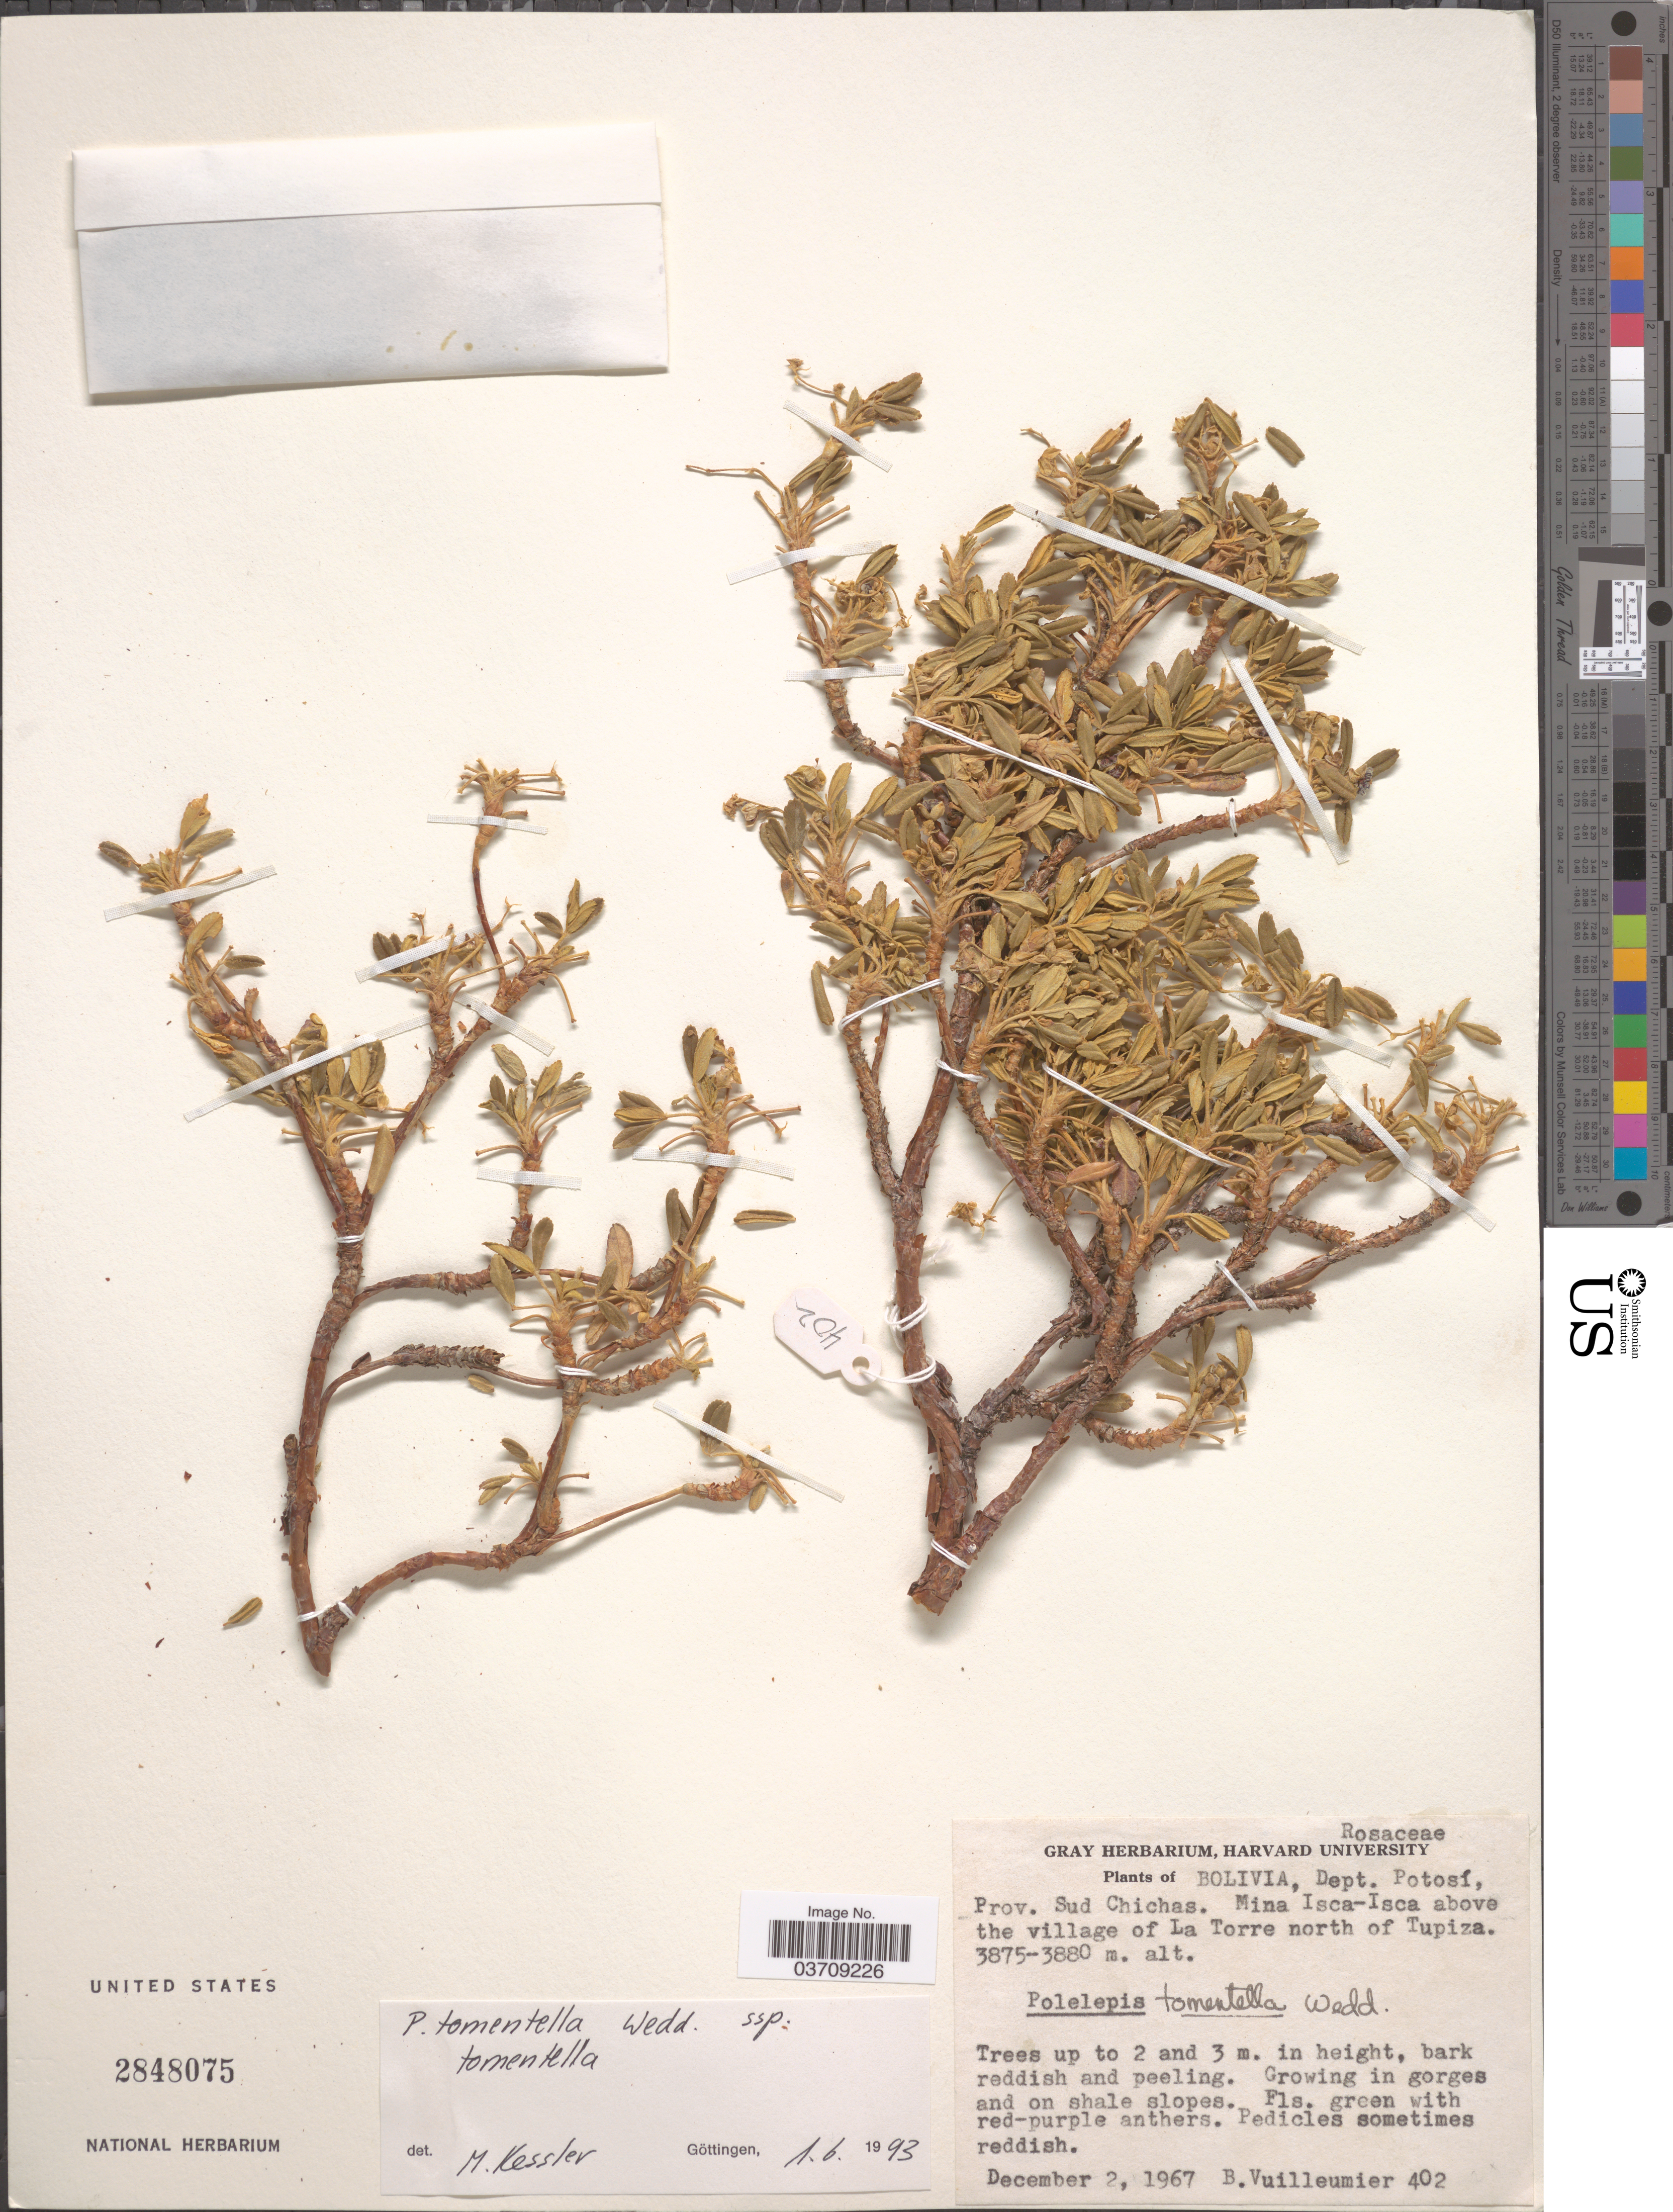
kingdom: Plantae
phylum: Tracheophyta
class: Magnoliopsida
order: Rosales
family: Rosaceae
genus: Polylepis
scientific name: Polylepis tomentella subsp. tomentella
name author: Wedd.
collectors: B. Vuilleumier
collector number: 402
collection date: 1967-12-02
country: Bolivia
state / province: Potosi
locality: Dept. Potosí, Prov. Sud Chichas. Mina Isca-Isca above the village of La Torre north of Tupiza.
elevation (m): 3875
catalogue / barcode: US 2848075